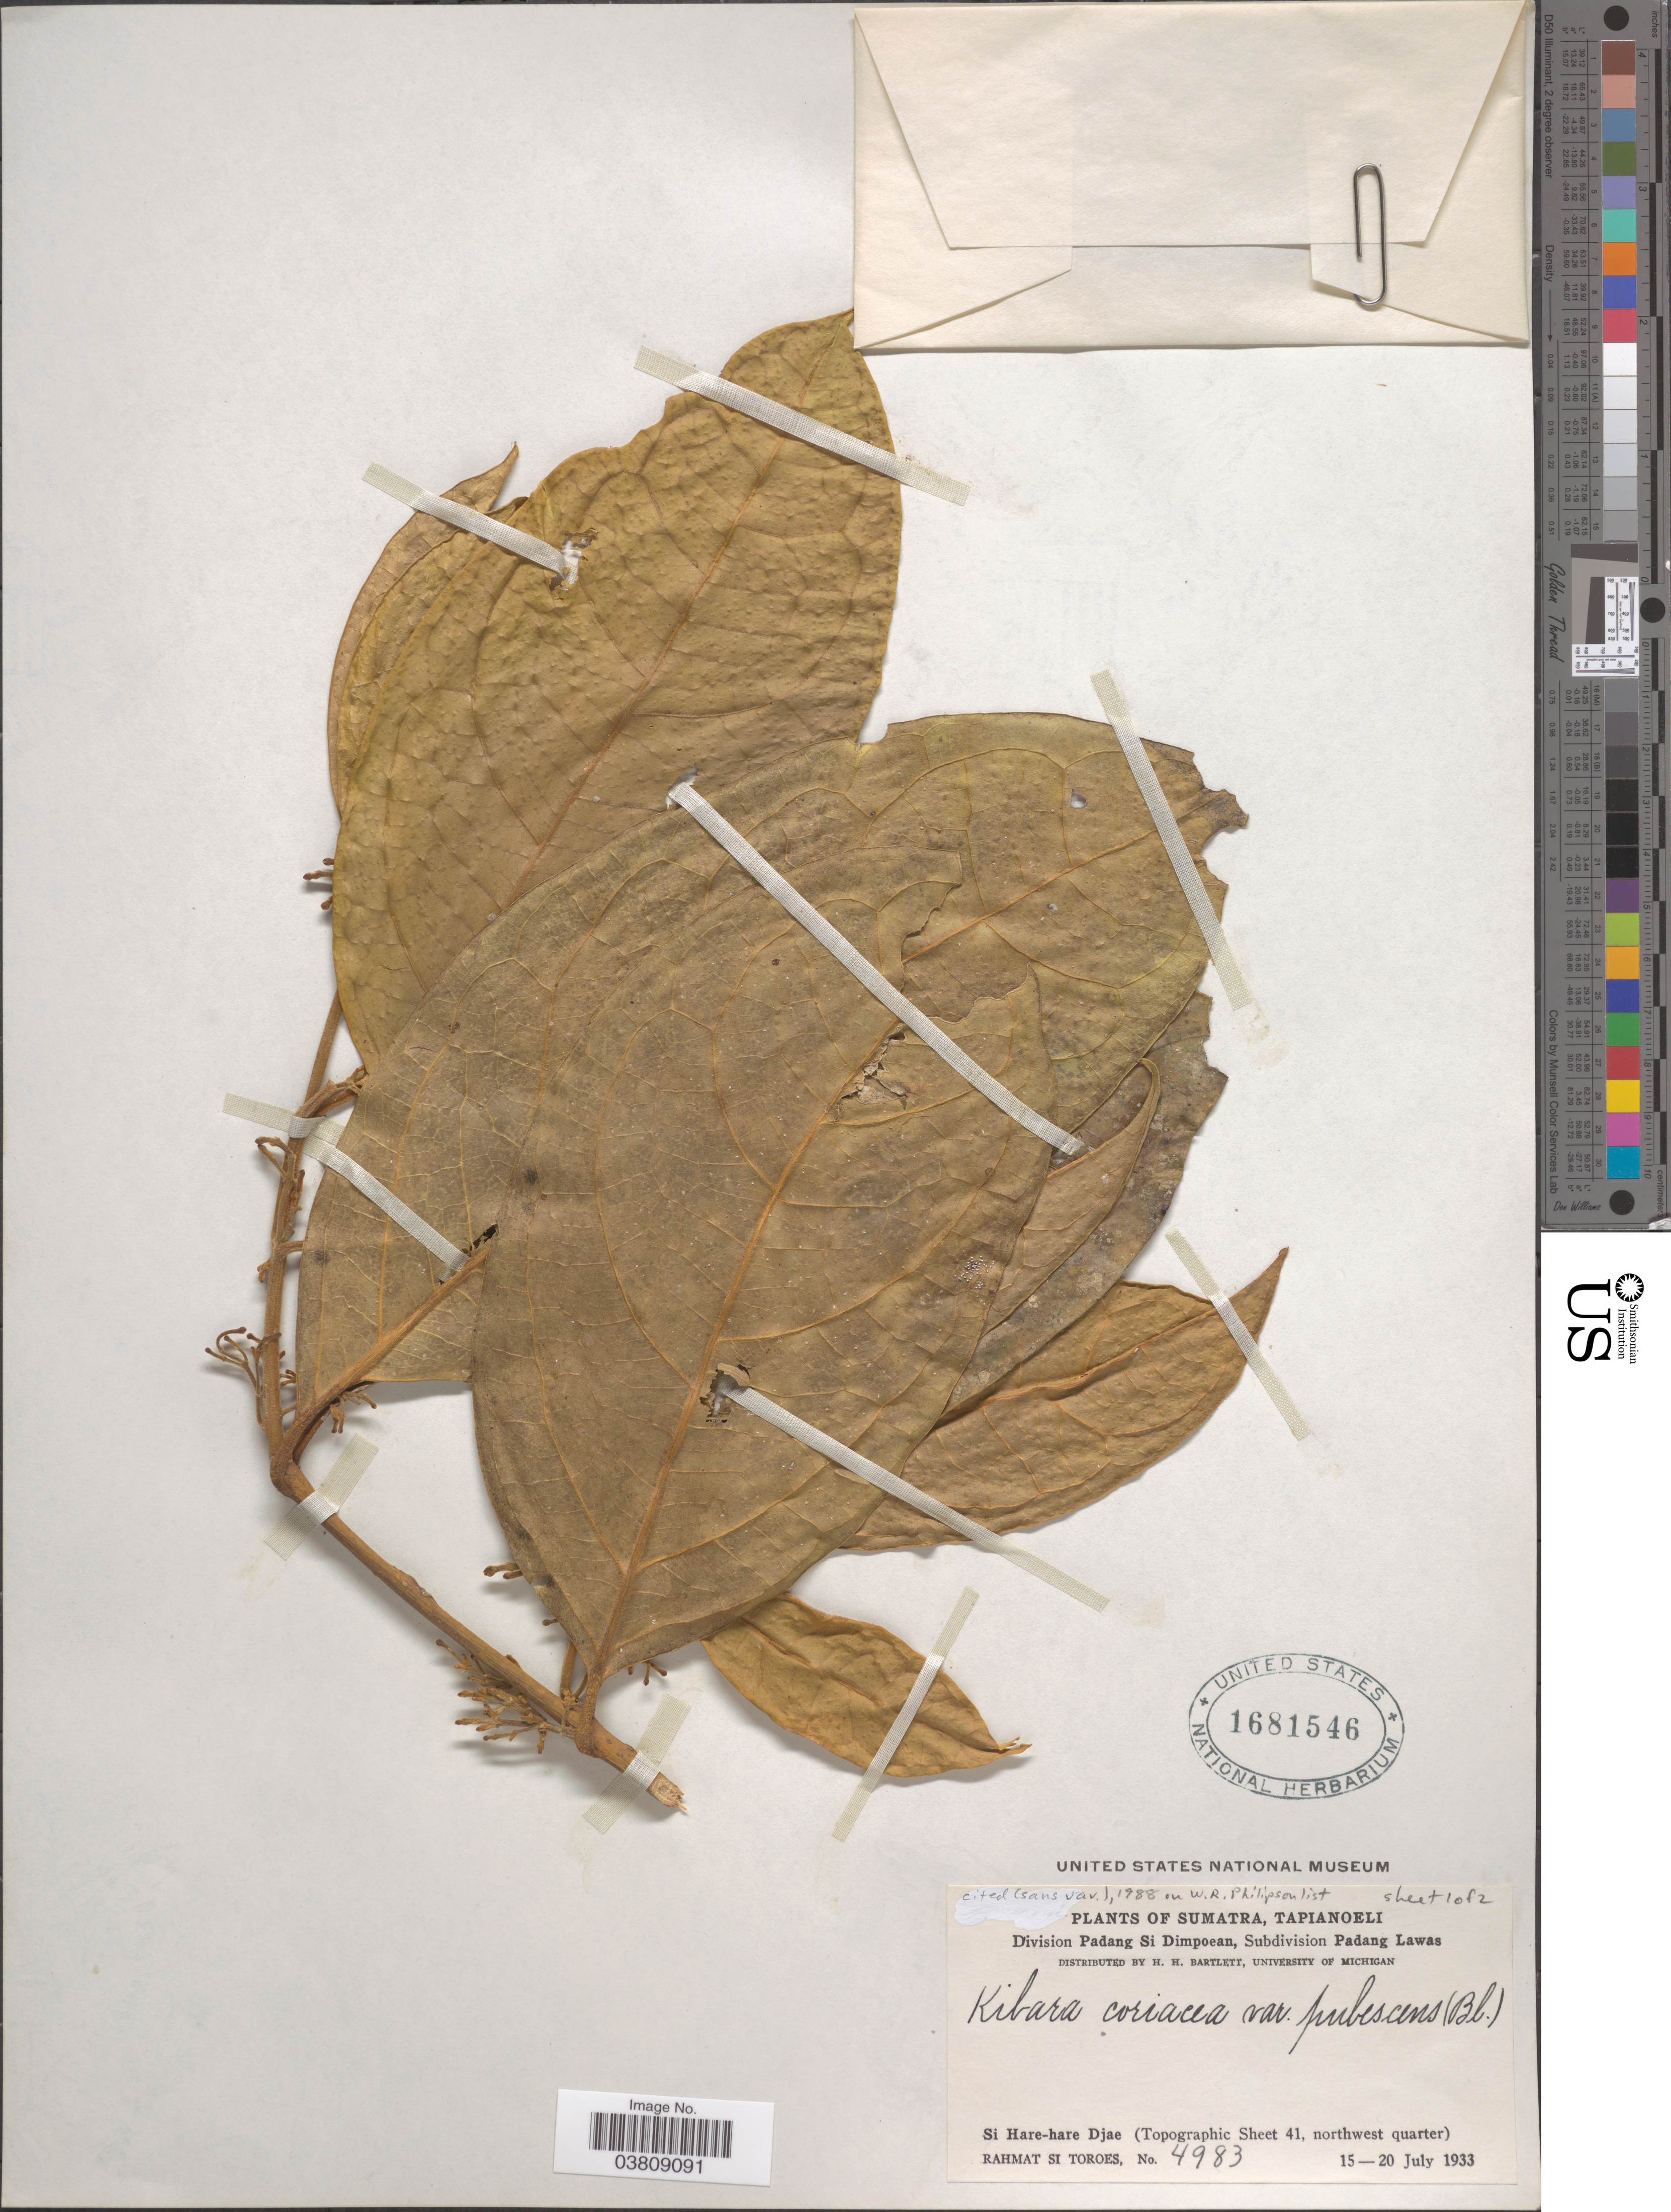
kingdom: Plantae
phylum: Tracheophyta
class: Magnoliopsida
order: Laurales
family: Monimiaceae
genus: Kibara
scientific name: Kibara coriacea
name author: (Blume) Hook. f. & Thomson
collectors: Rahmat Si Boeea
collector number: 4983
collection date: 1933-07-15/1933-07-20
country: Indonesia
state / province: Sumatra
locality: Tapianoeli. Division Padang Si Dimpoean, Subdivision Padang Lawas. Si Hare-hare Djae (Topographic Sheet 41, northwest quarter).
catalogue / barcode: US 1681546